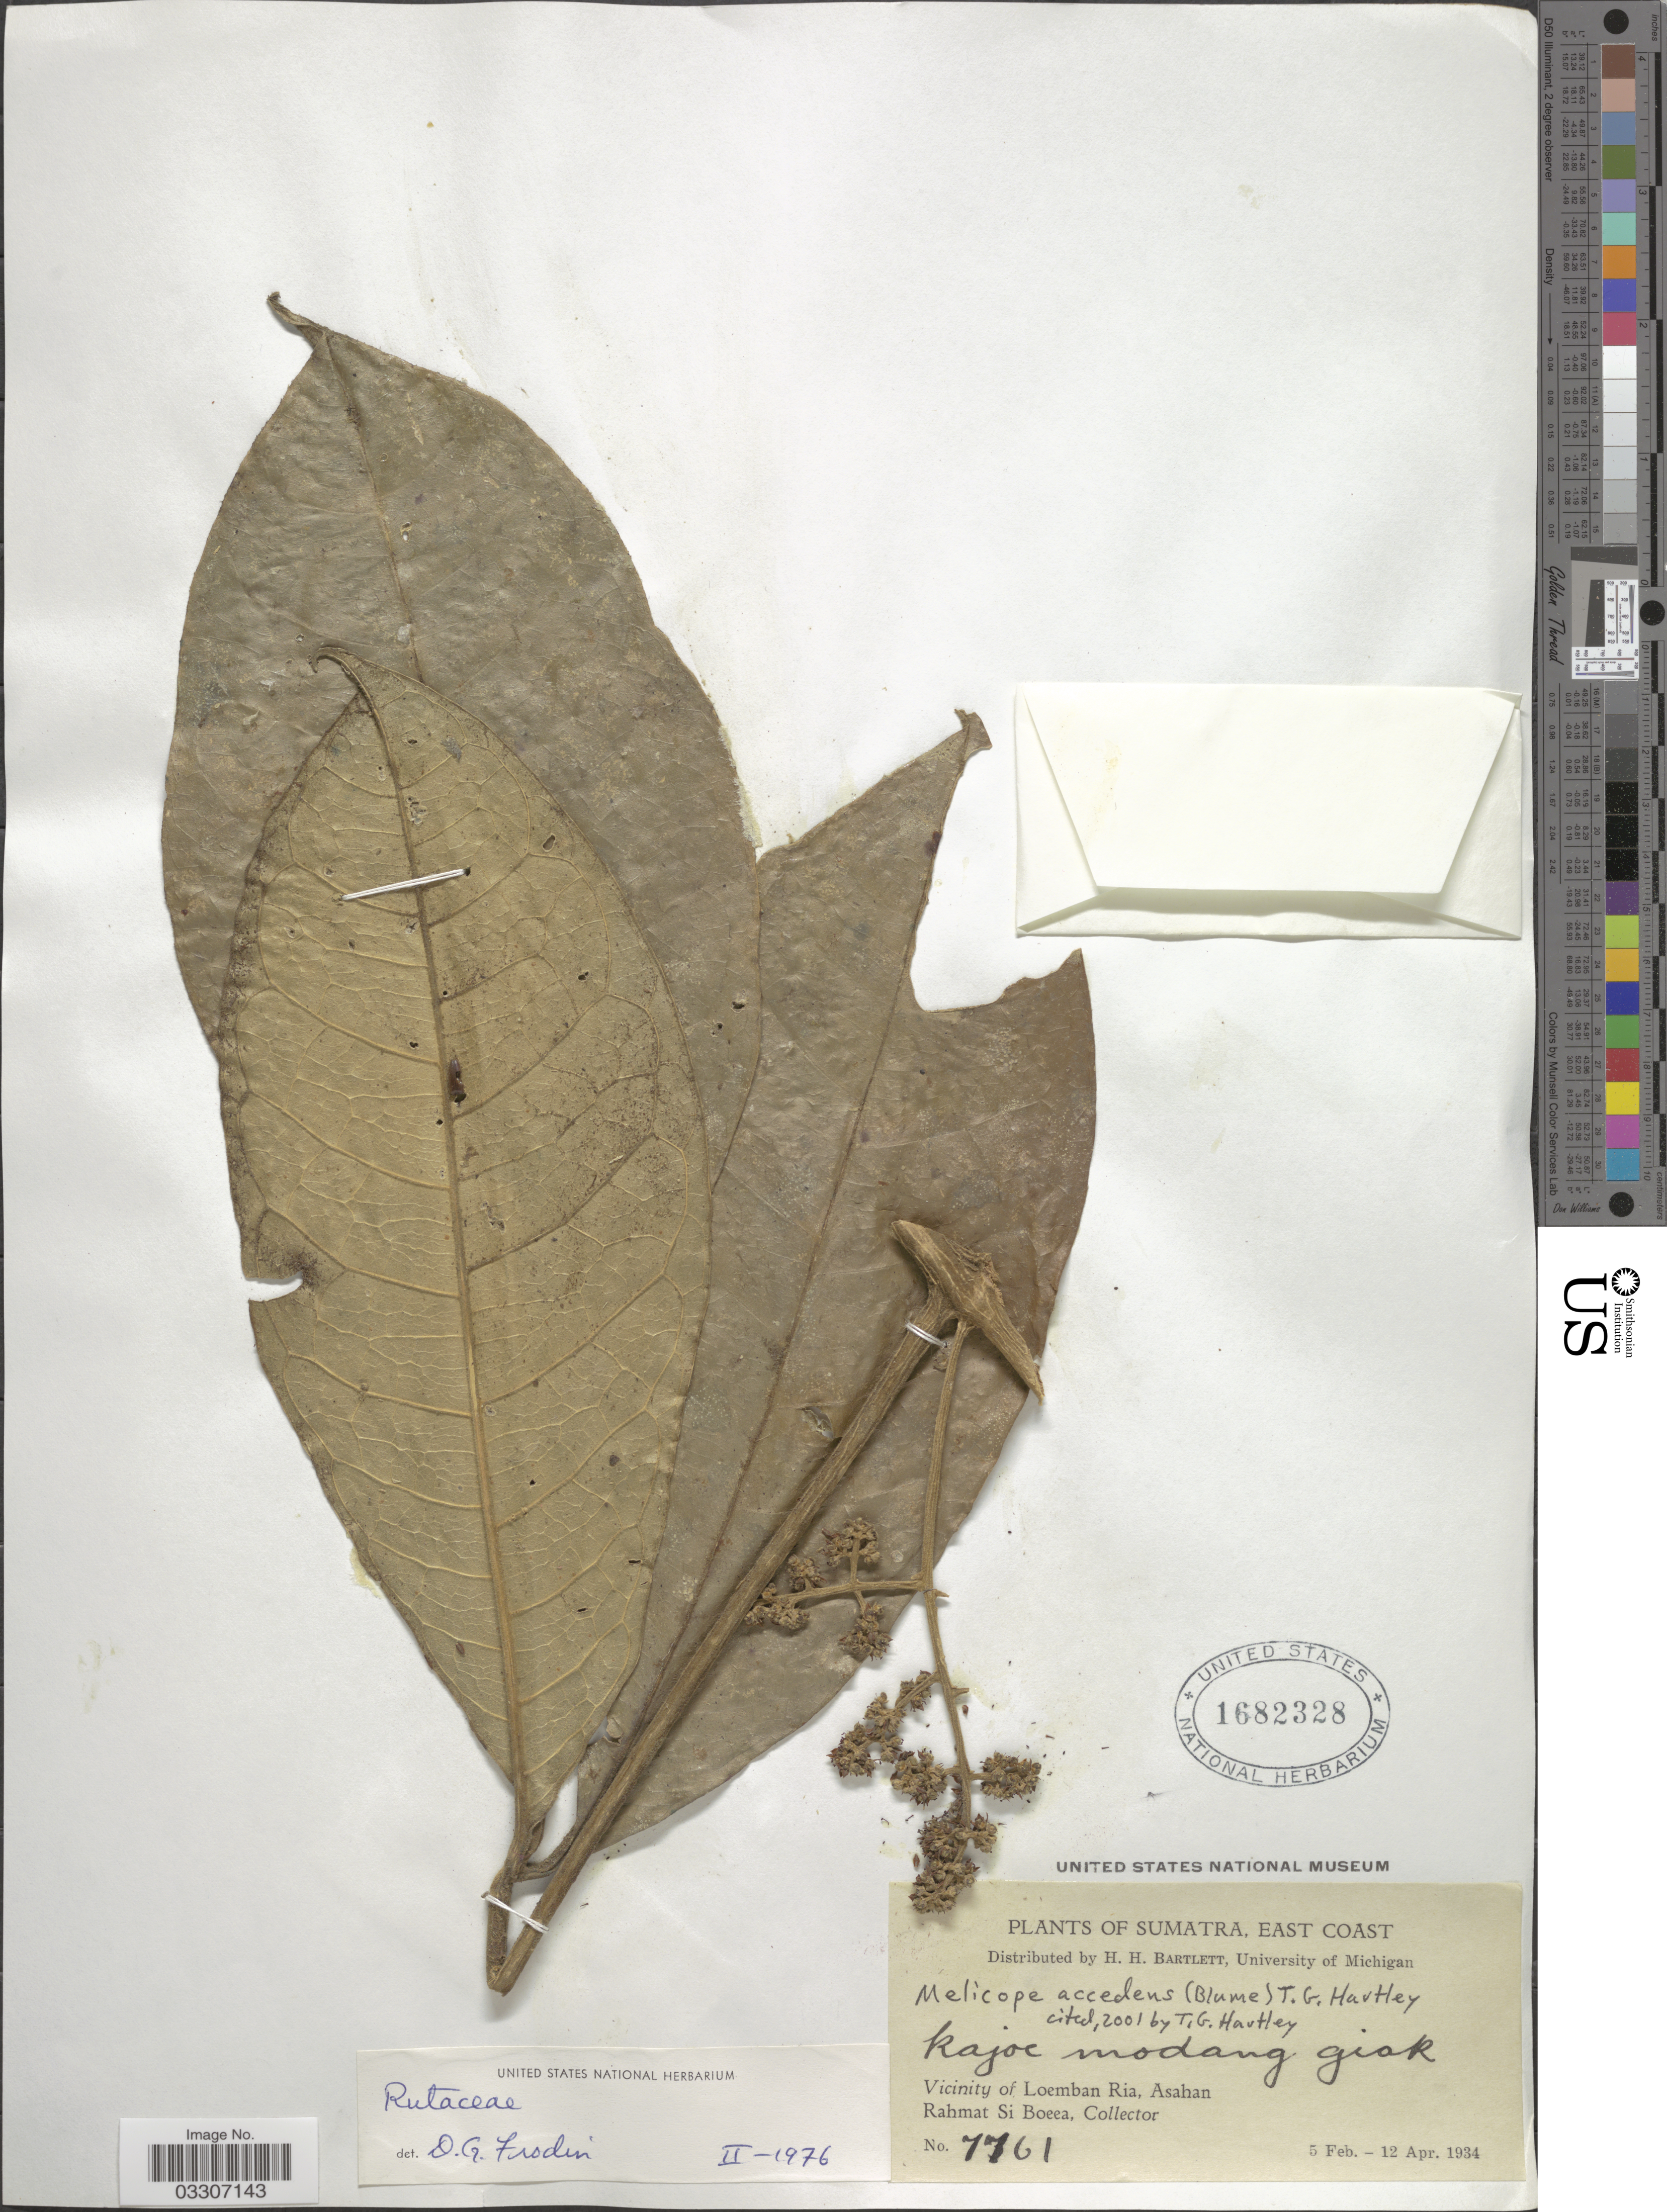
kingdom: Plantae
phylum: Tracheophyta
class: Magnoliopsida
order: Sapindales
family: Rutaceae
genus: Melicope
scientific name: Melicope accedens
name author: (Blume) T.G. Hartley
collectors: Rahmat Si Boeea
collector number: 7761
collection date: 1934-02-05/1934-04-12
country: Indonesia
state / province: Sumatra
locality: East Coast. Vicinity of Loemban Ria, Asahan.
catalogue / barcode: US 1682328